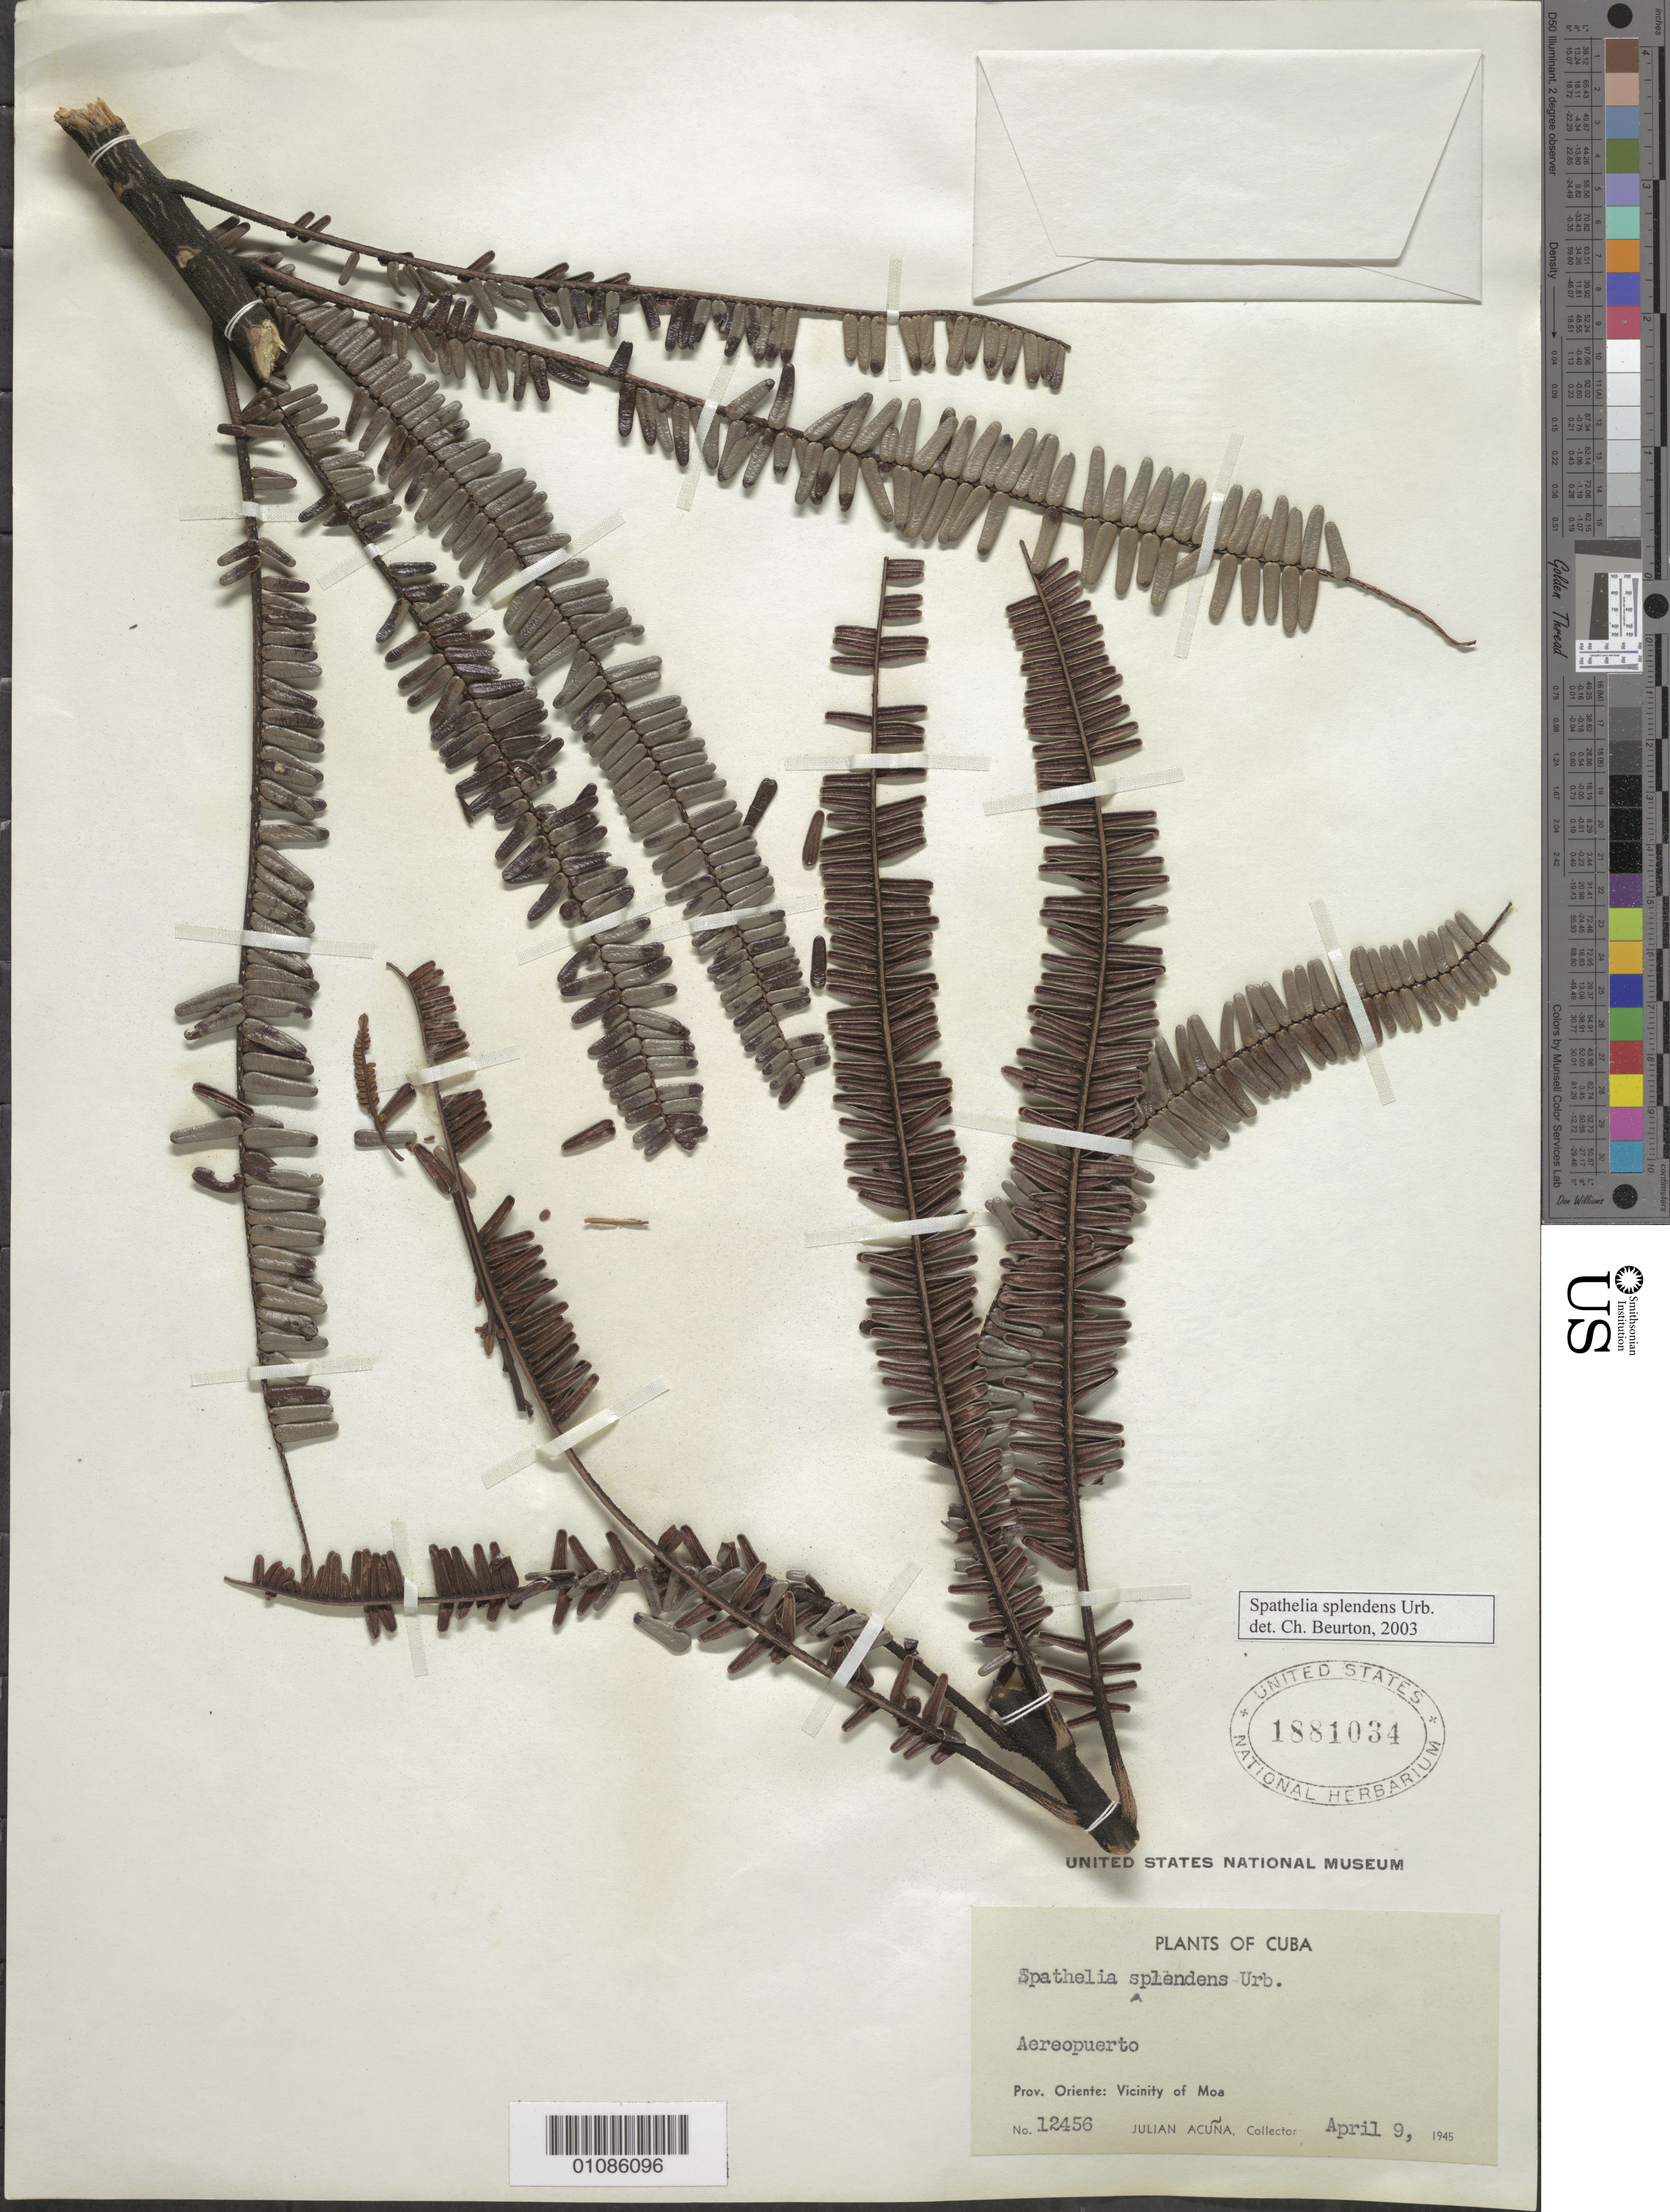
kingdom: Plantae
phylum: Tracheophyta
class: Magnoliopsida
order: Sapindales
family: Rutaceae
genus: Spathelia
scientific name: Spathelia splendens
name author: Urb.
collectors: J. Acuña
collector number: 12456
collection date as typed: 09 Apr 1945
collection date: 1945-04-09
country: Cuba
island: Cuba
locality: Oriente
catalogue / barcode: US 1881034